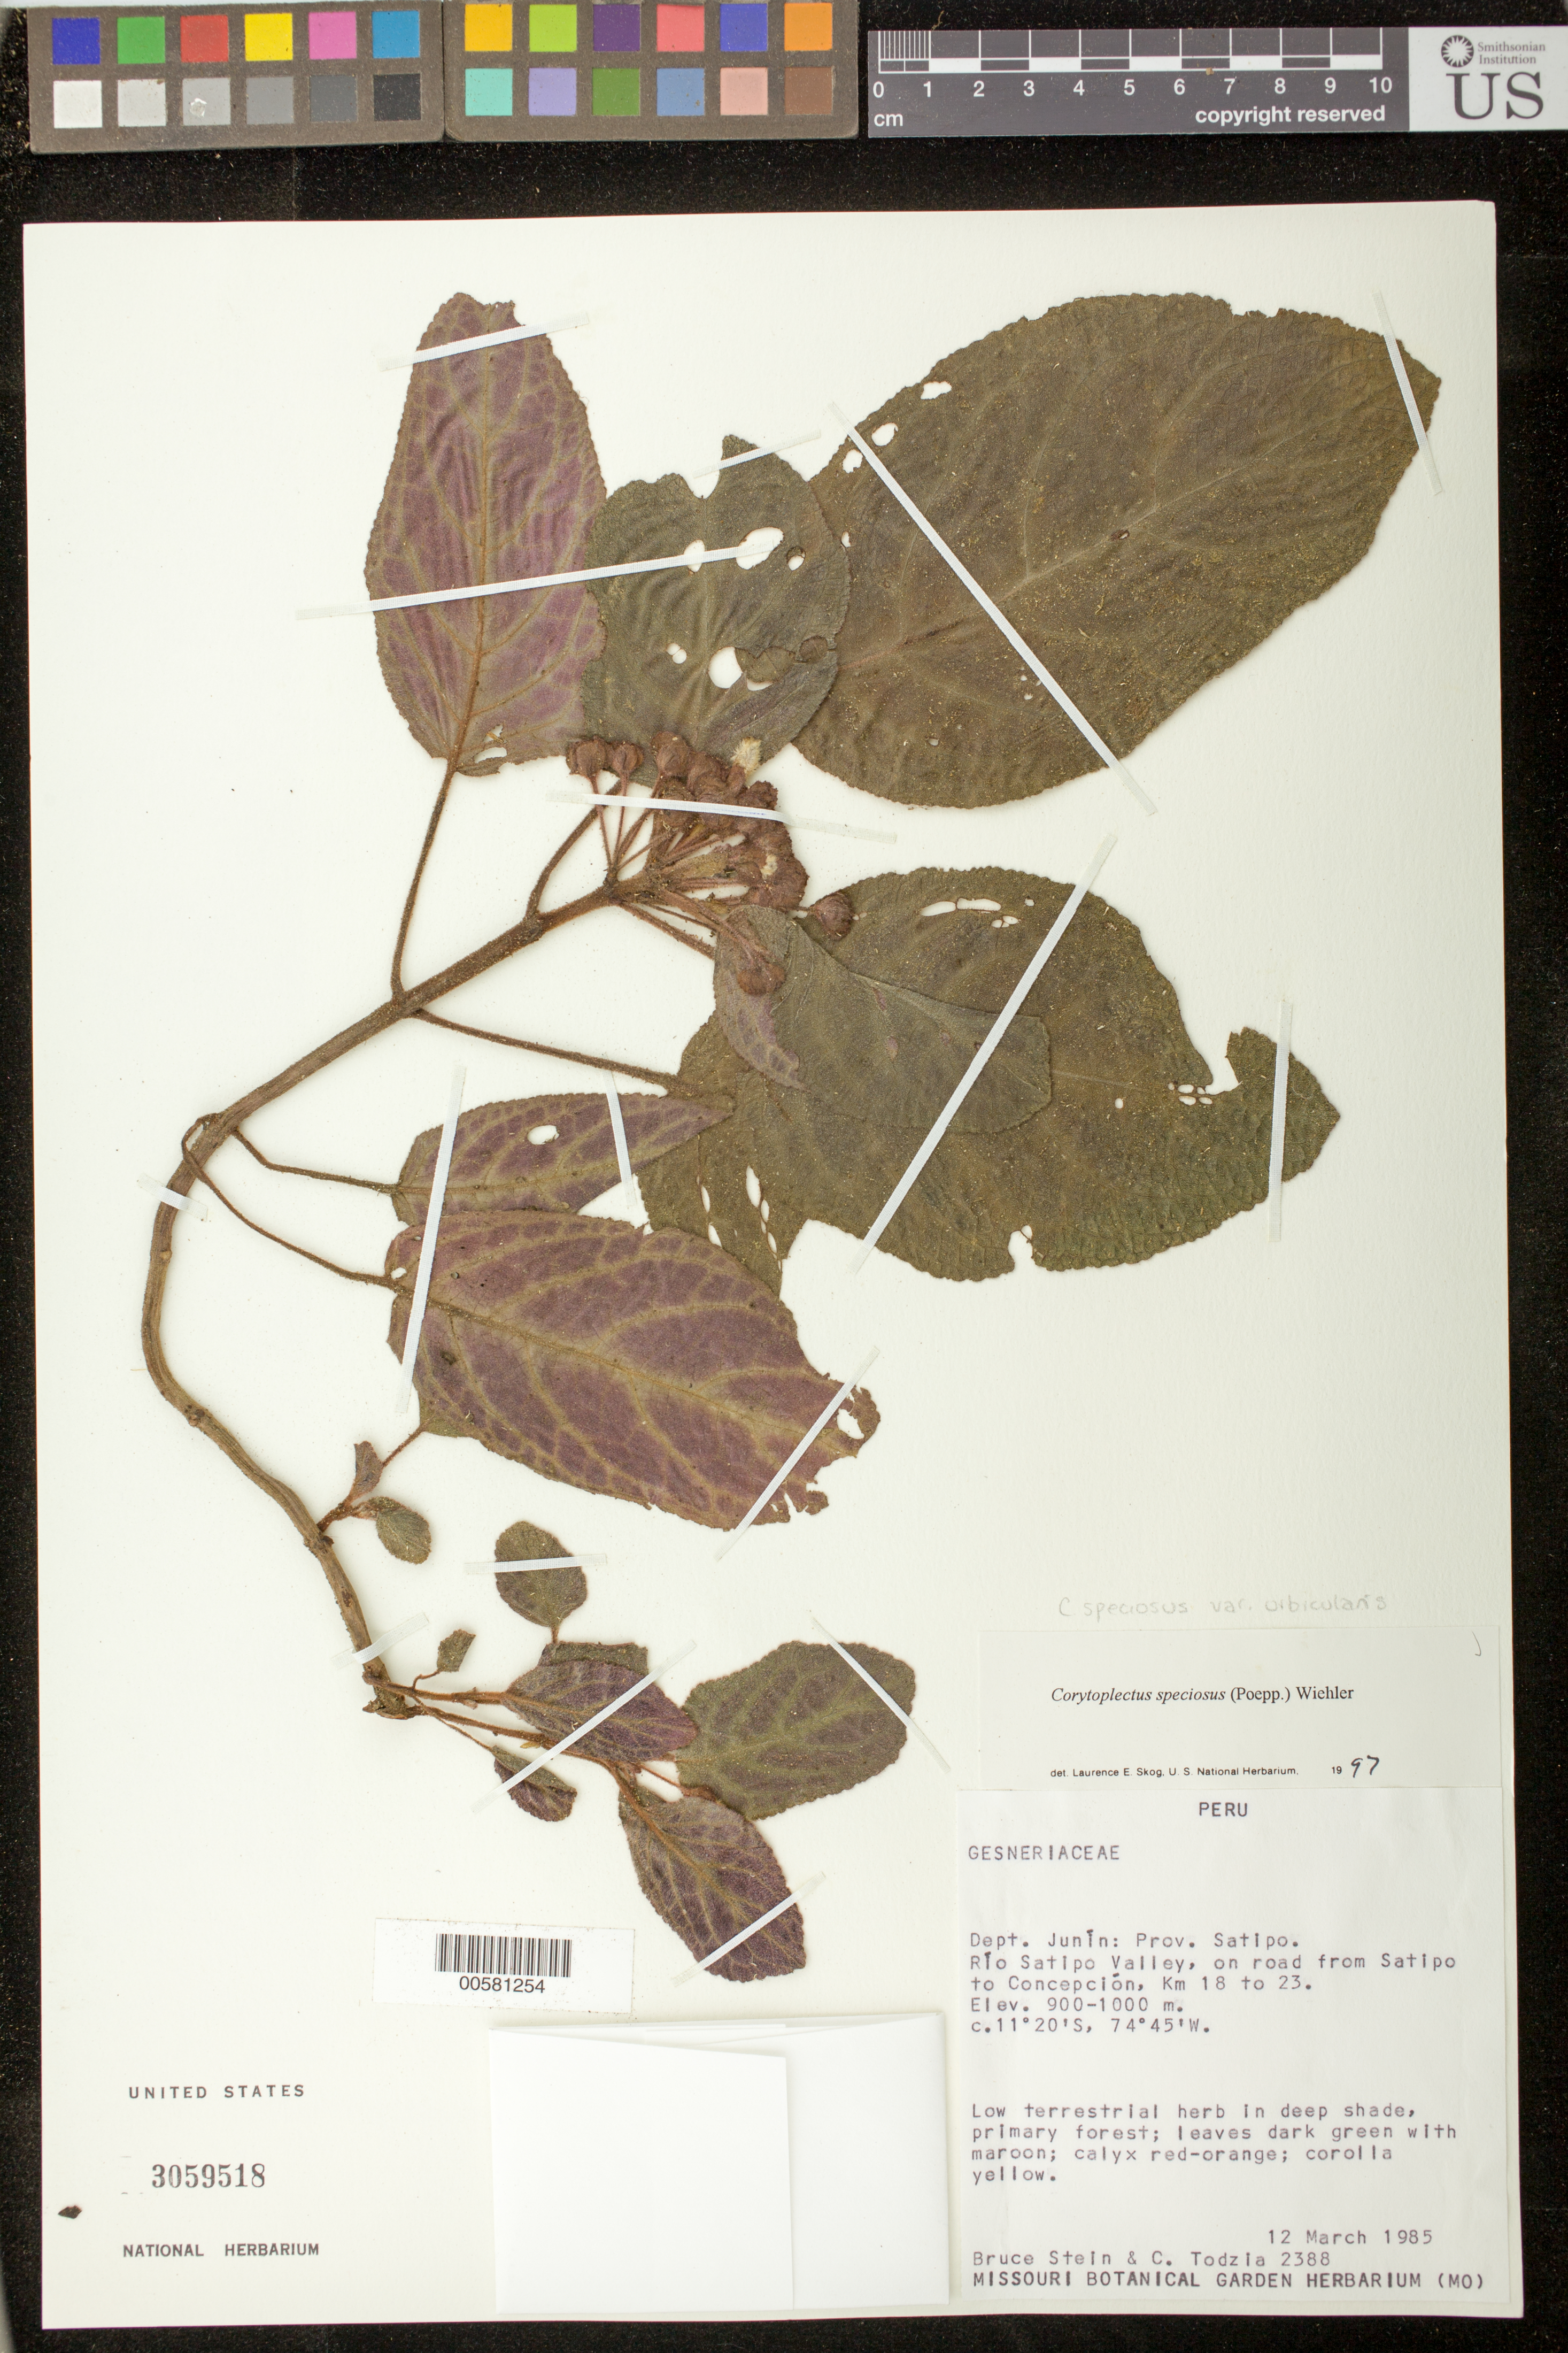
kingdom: Plantae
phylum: Tracheophyta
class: Magnoliopsida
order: Lamiales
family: Gesneriaceae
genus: Corytoplectus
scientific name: Corytoplectus speciosus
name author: (Poepp.) Wiehler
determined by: Skog, Laurence E.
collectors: B. A. Stein & C. A. Todzia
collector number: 2388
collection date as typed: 12 Mar 1985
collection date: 1985-03-12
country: Peru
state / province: Junín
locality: Prov. Satipo; Río Satipo Valley, on road from Satipo to Concepción, Km 18 to 23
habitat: In deep shade, primary forest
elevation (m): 900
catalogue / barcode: US 3059518